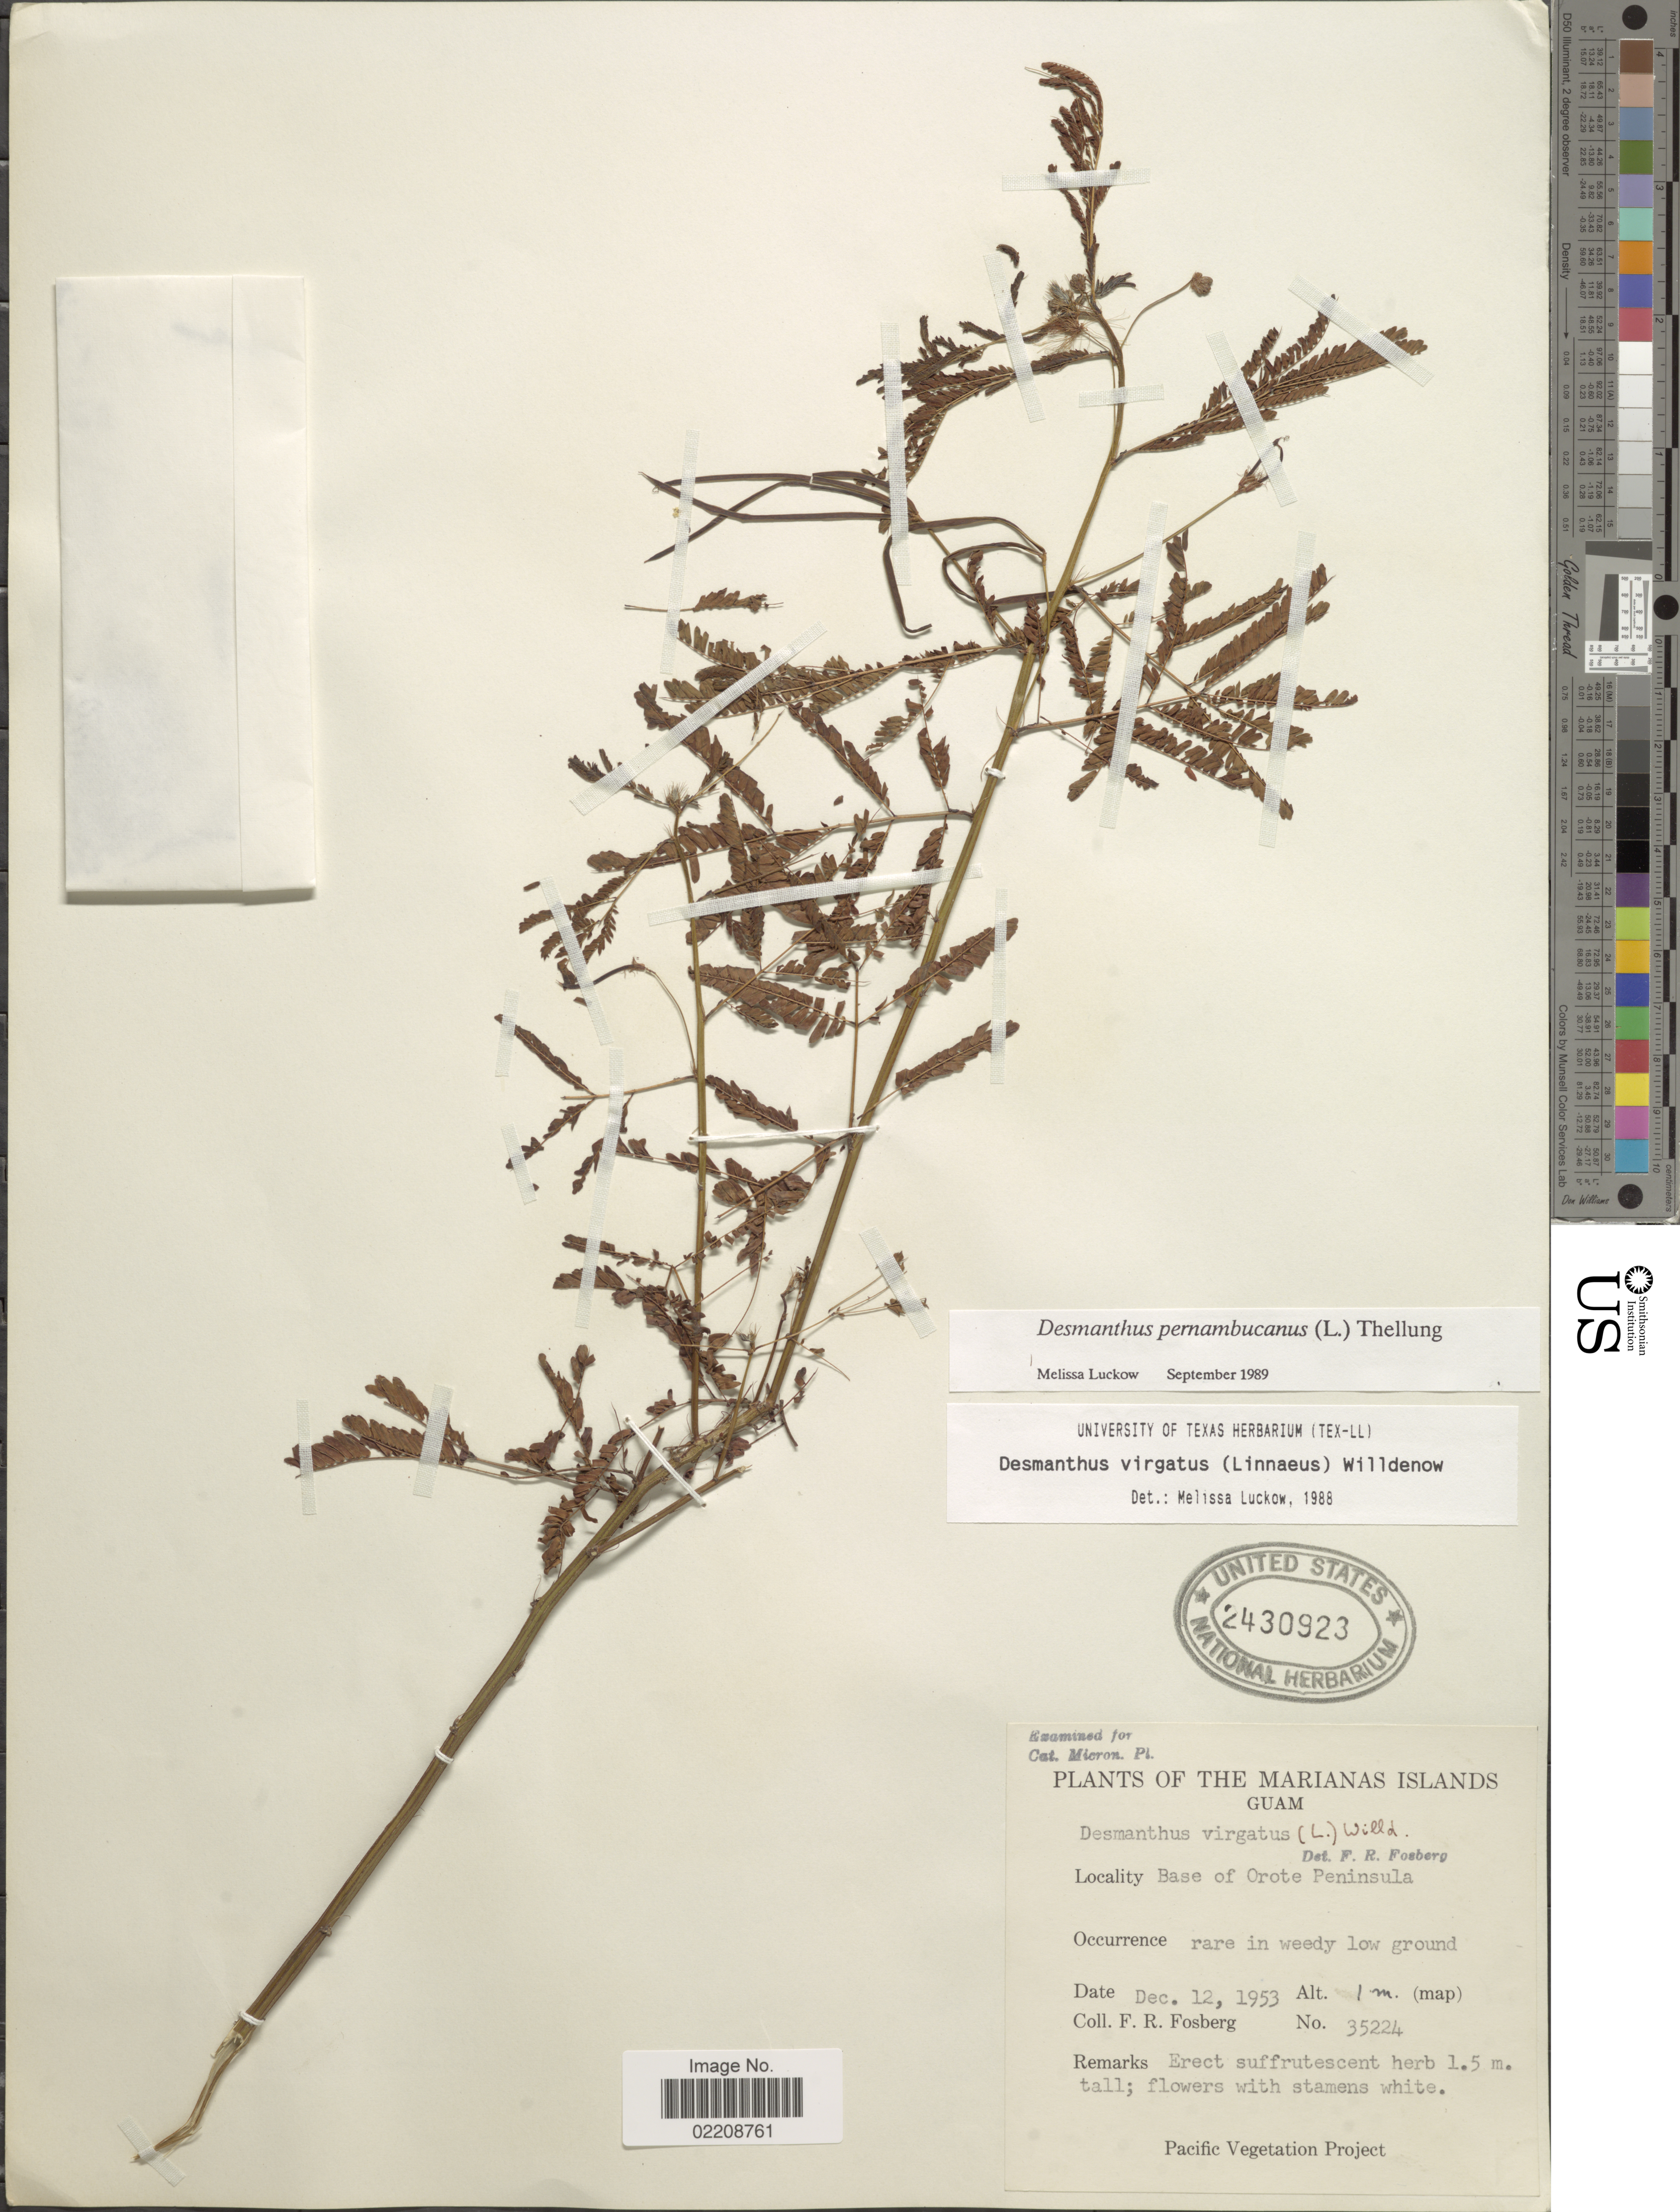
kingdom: Plantae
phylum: Tracheophyta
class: Magnoliopsida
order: Fabales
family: Fabaceae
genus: Desmanthus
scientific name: Desmanthus pernambucanus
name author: (L.) Thell.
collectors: F. R. Fosberg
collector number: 35224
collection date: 1953-12-12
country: Guam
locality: Marianas Islanss, base of Orote Peninsula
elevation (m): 1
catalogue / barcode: US 2430923